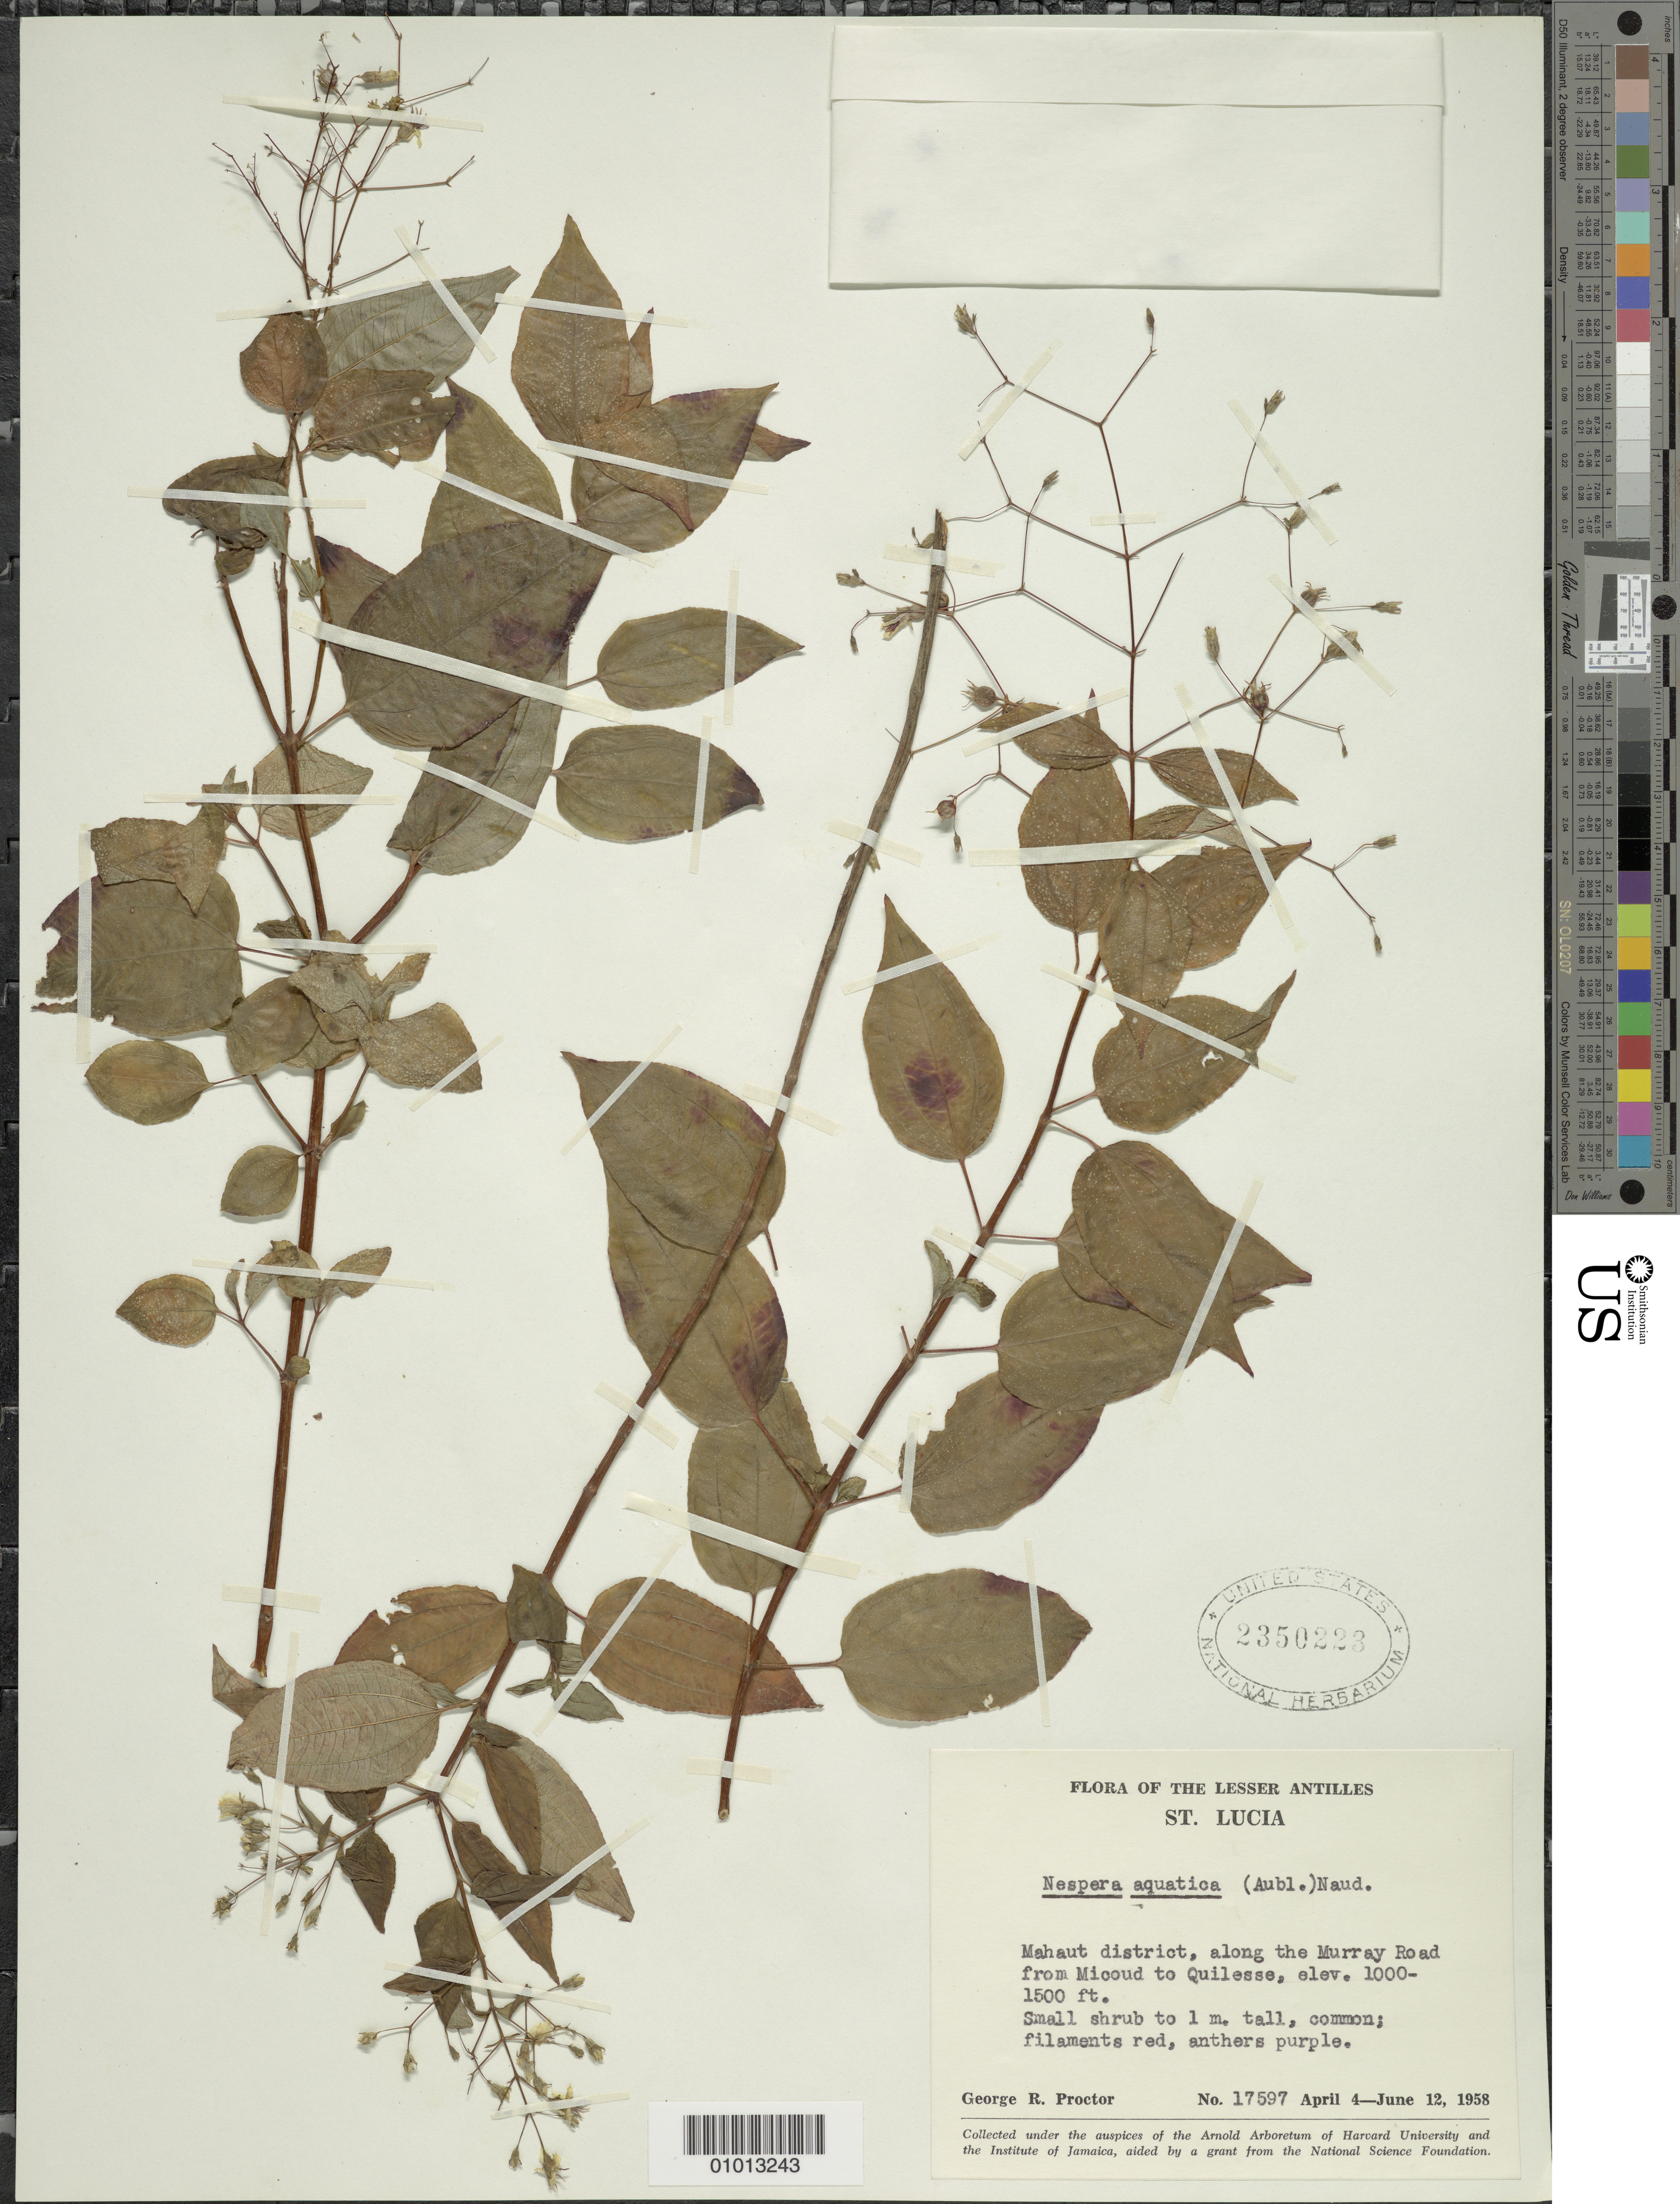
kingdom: Plantae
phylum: Tracheophyta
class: Magnoliopsida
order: Myrtales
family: Melastomataceae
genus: Nepsera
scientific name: Nepsera aquatica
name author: (Aubl.) Naudin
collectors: G. R. Proctor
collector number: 17597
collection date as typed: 04 Apr 1958 to 12 Jun 1958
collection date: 1958-04-04/1958-06-12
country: St. Lucia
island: St. Lucia I.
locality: Mahaut District, along the Murray Road from Micoud to Quilesse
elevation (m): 305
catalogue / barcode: US 2350223